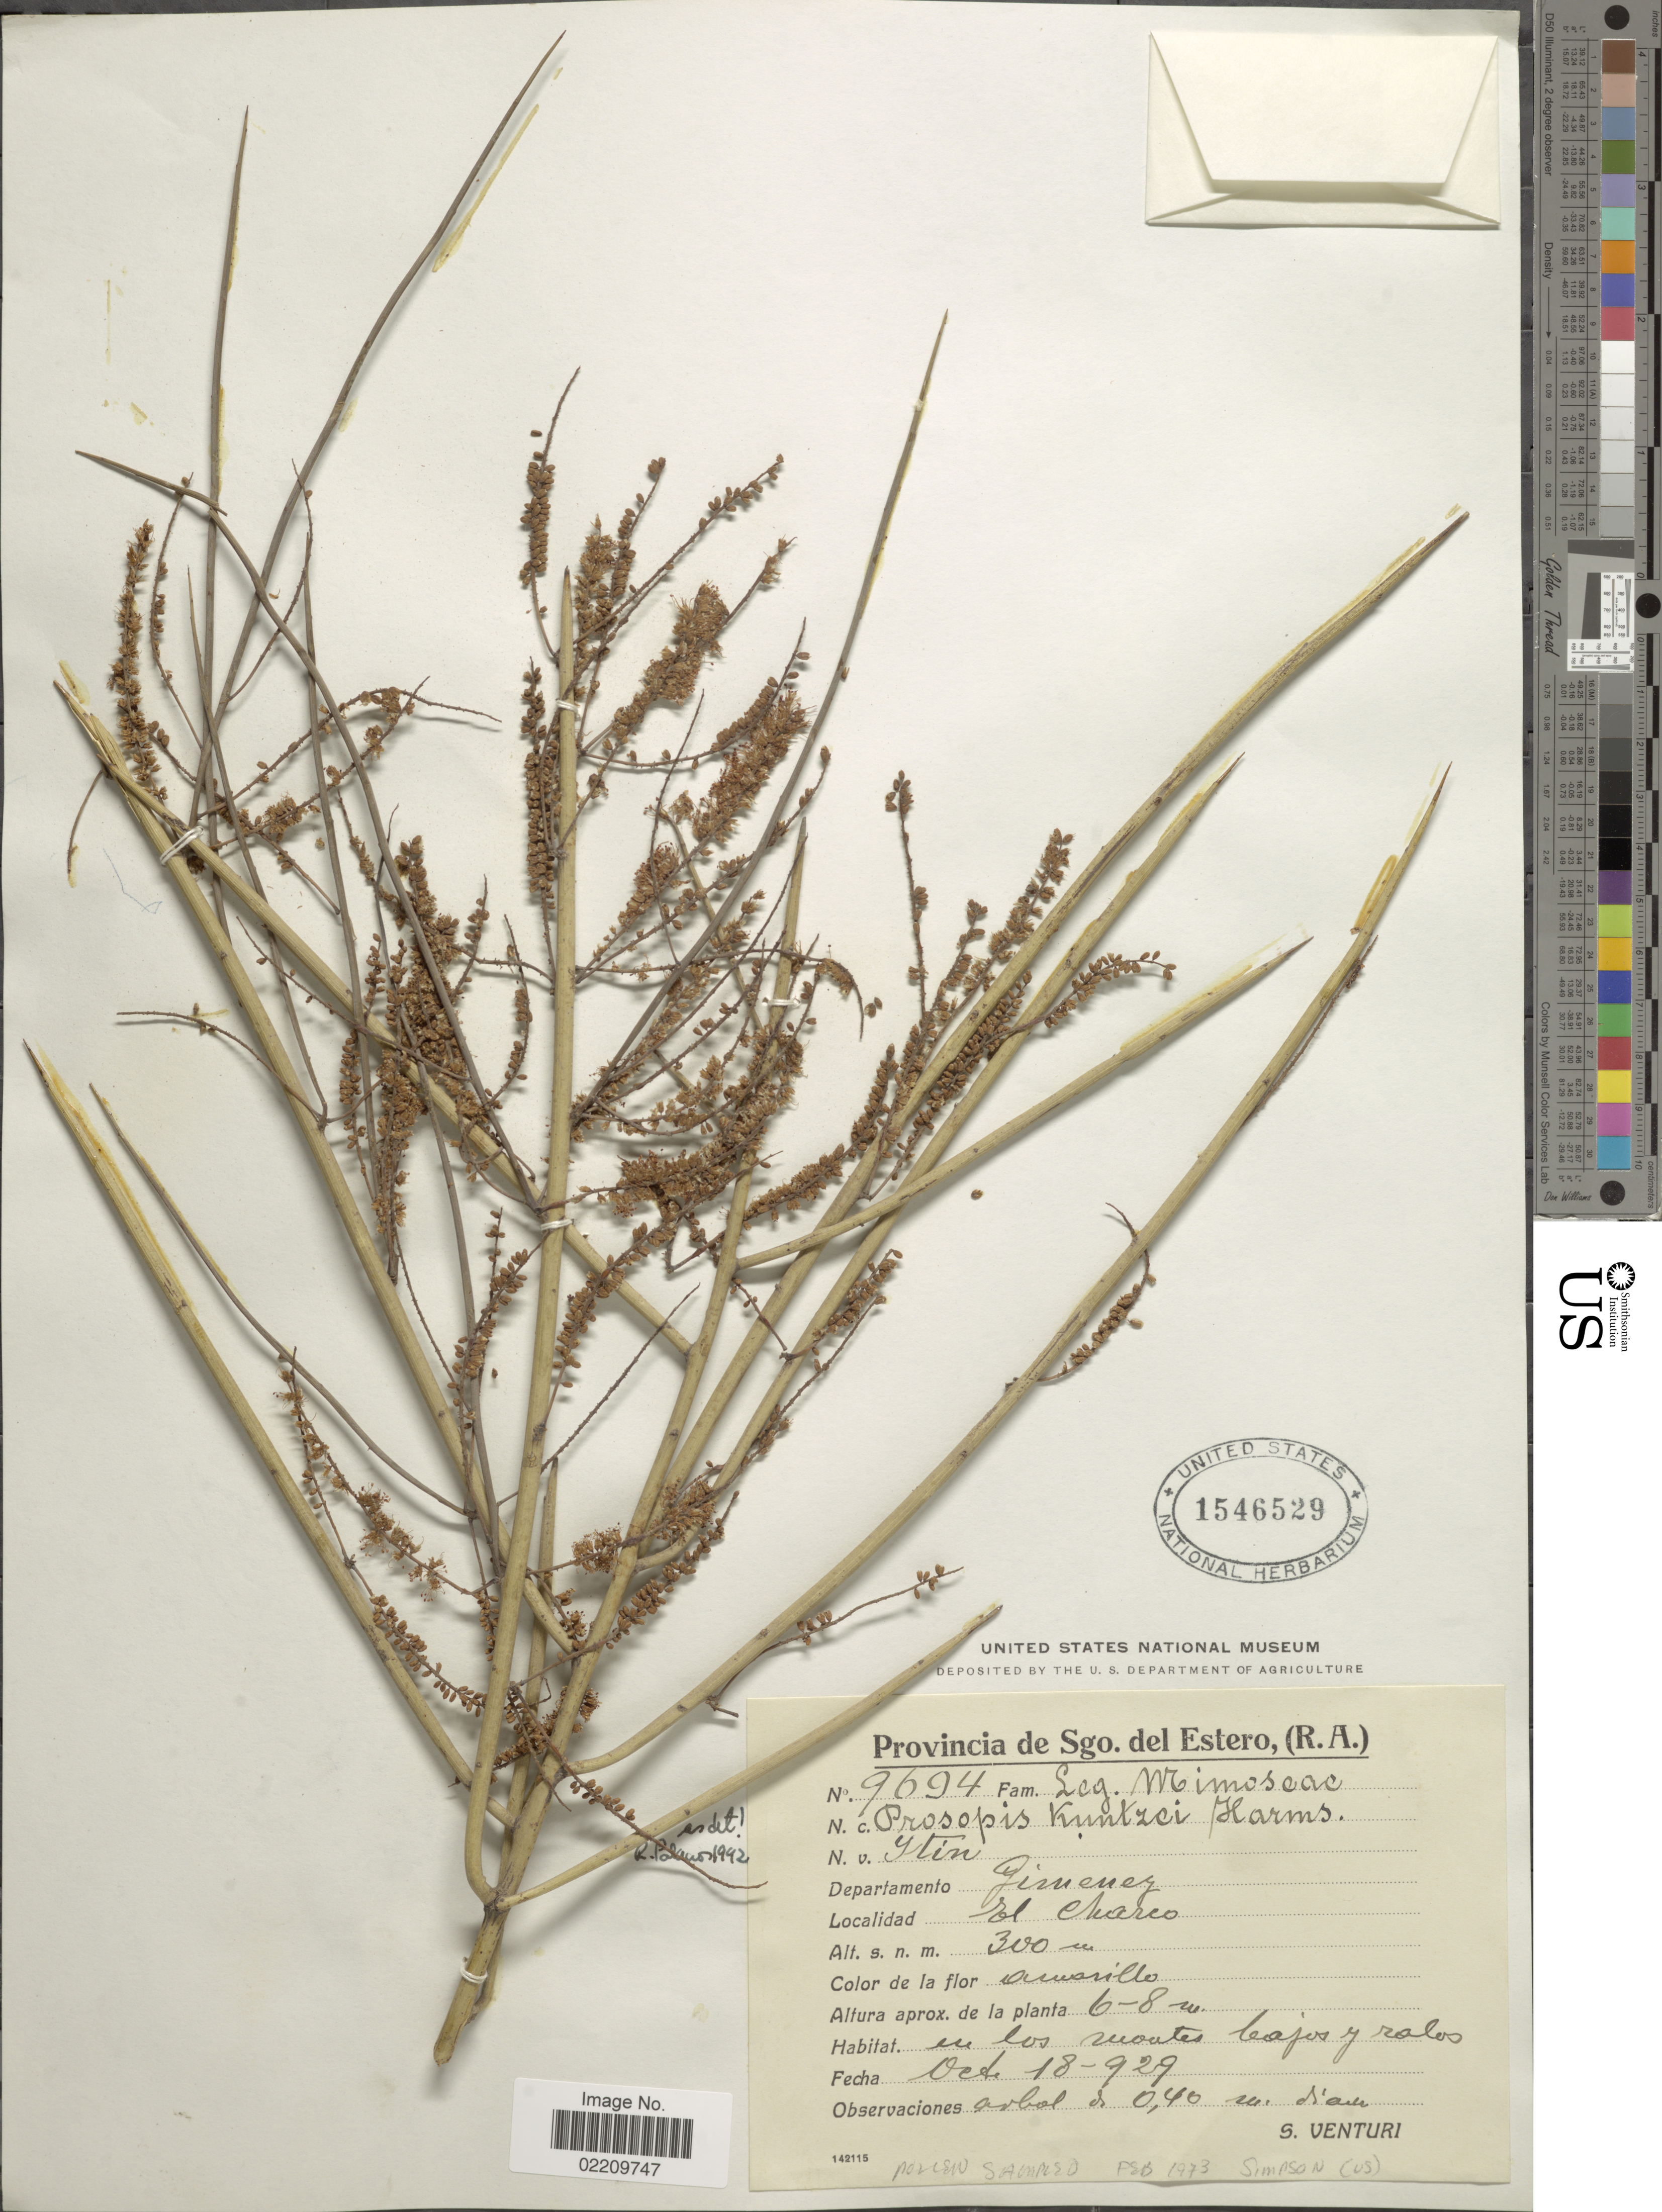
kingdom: Plantae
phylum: Tracheophyta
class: Magnoliopsida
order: Fabales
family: Fabaceae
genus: Neltuma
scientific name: Neltuma kuntzei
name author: (Harms ex Kuntze) C. E. Hughes & G.P. Lewis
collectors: S. Venturi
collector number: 9694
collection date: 1929-10-18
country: Argentina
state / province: Santiago del Estero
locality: Provincia de Sgo. del Estero, (R.A.). Departamento Jimenez. El Charco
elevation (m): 300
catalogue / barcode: US 1546529